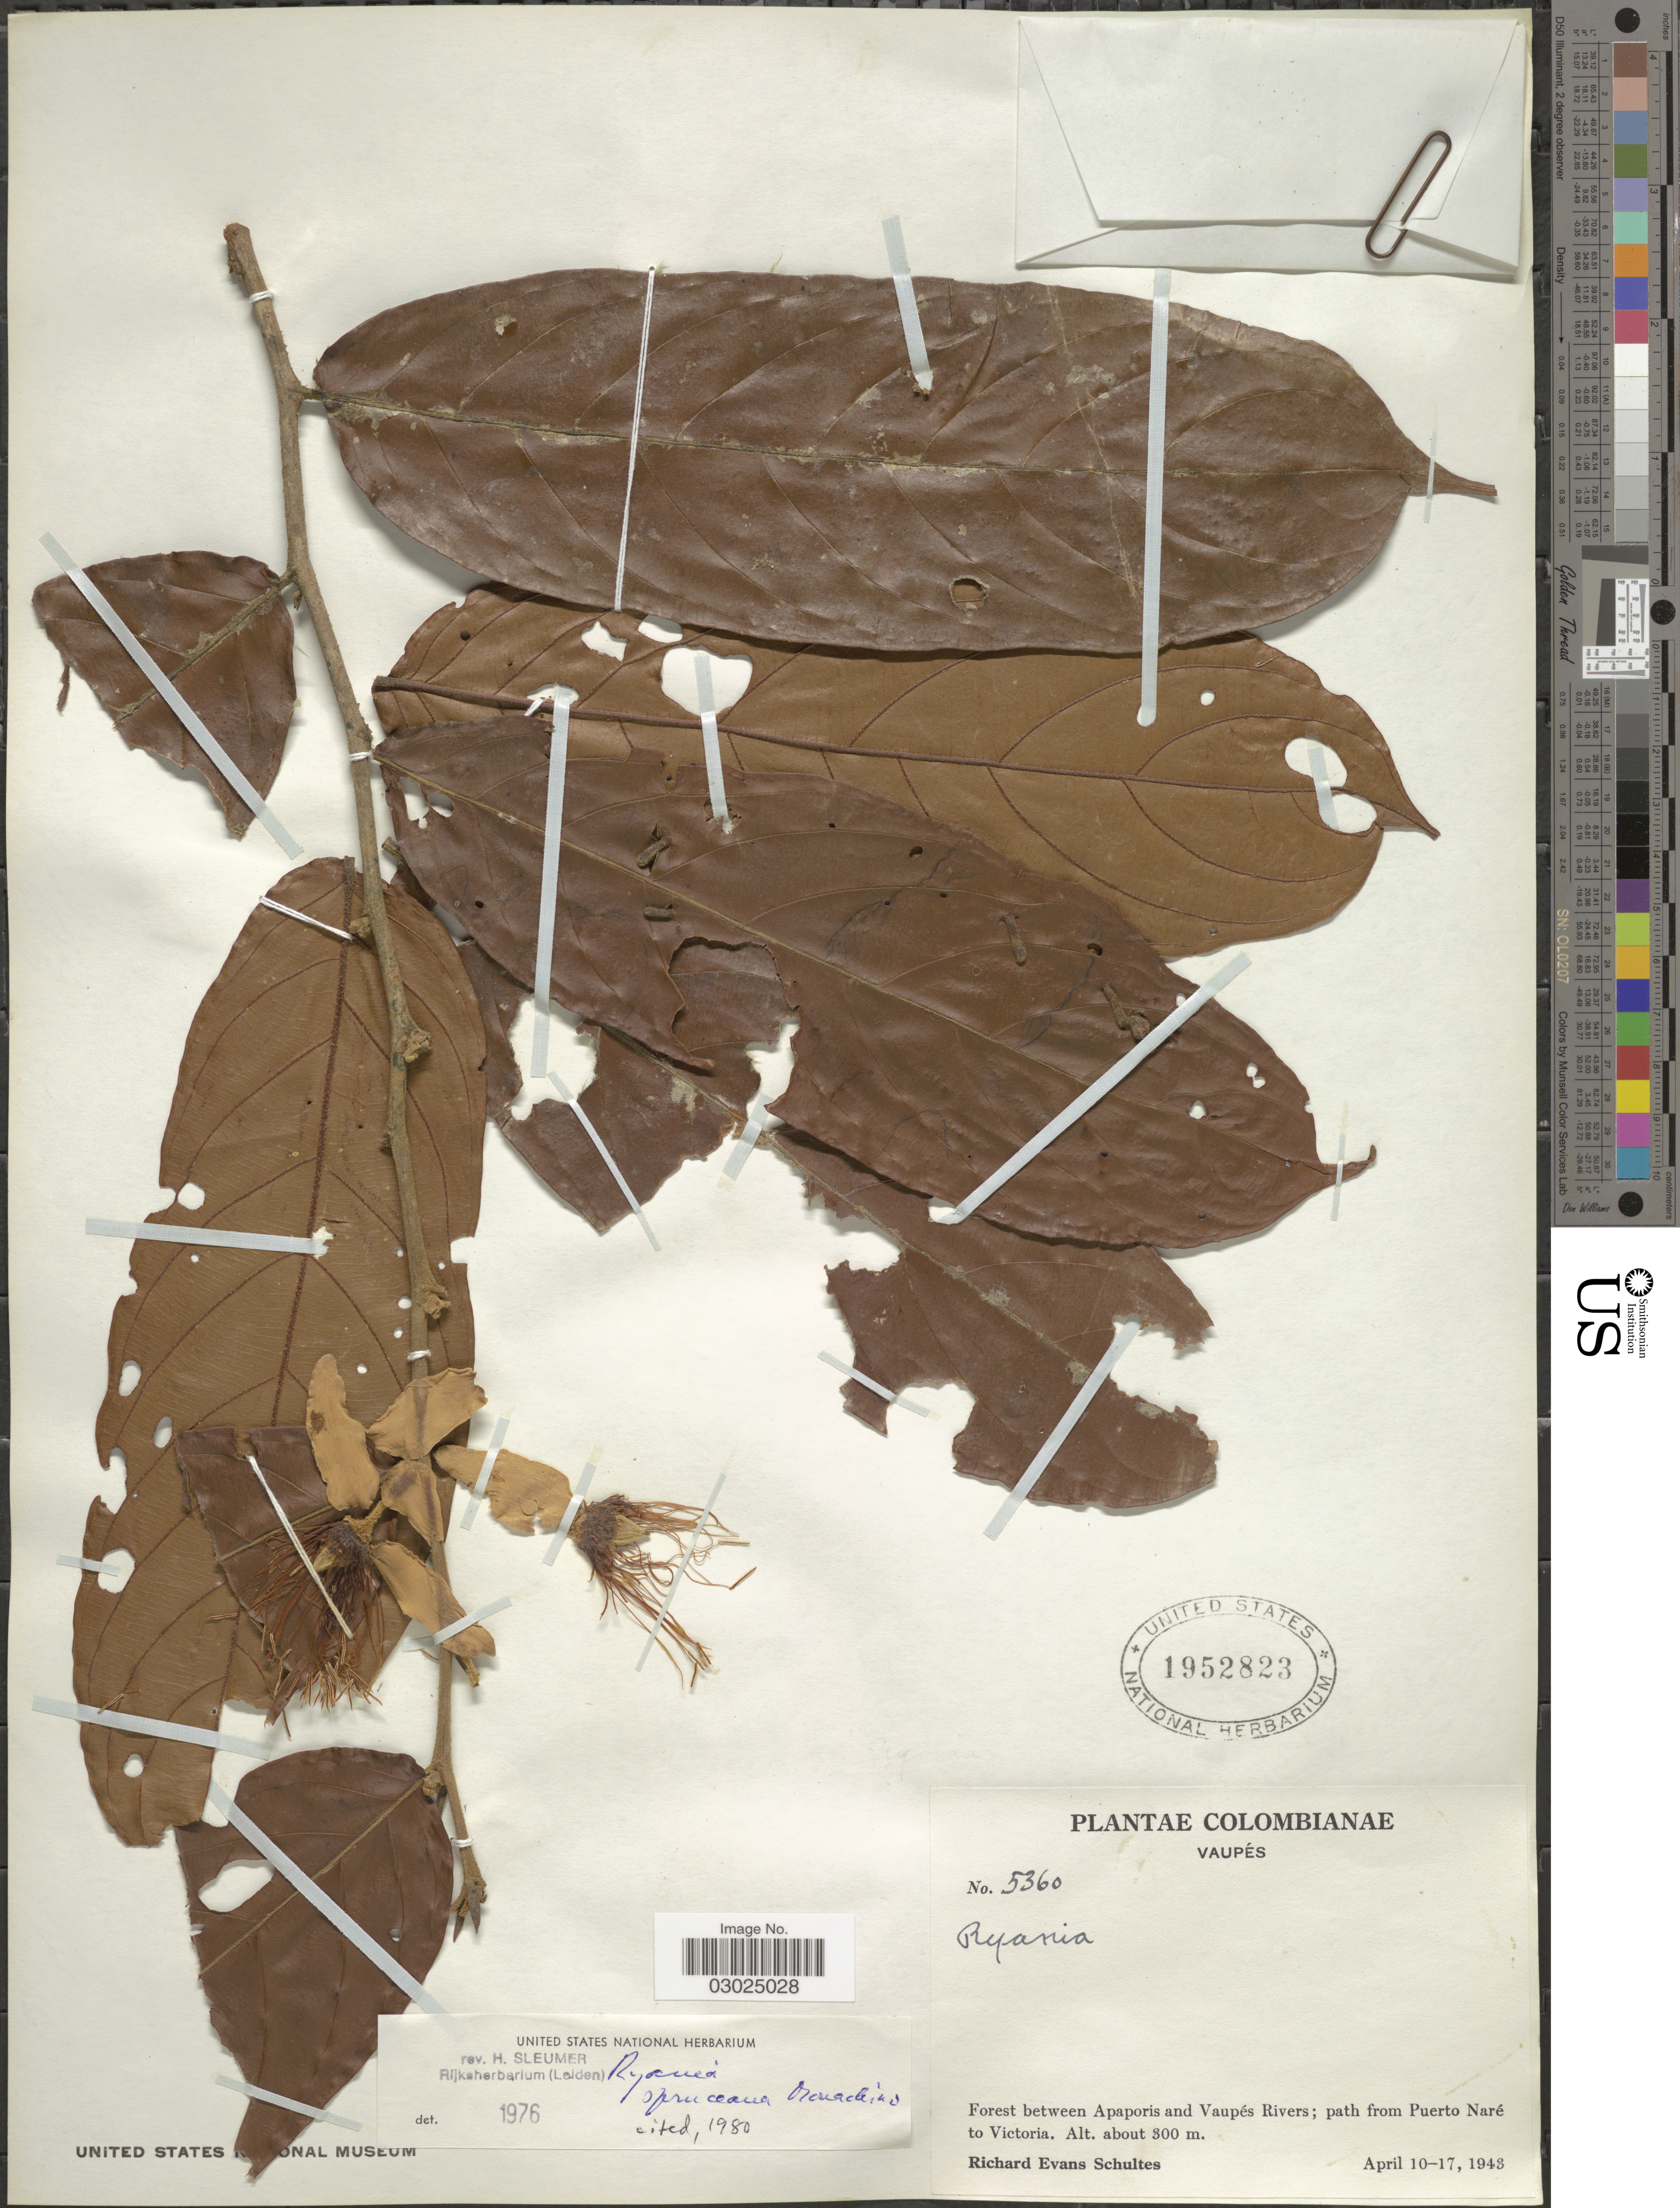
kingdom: Plantae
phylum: Tracheophyta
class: Magnoliopsida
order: Malpighiales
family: Salicaceae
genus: Ryania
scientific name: Ryania spruceana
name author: Monach.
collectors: R. E. Schultes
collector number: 5360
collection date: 1943-04-10/1943-04-17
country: Colombia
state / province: Vaupés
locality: Forest between Apaporis and Vaupés Rivers; path from Puerto Naré to Victoria.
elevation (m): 300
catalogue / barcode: US 1952823